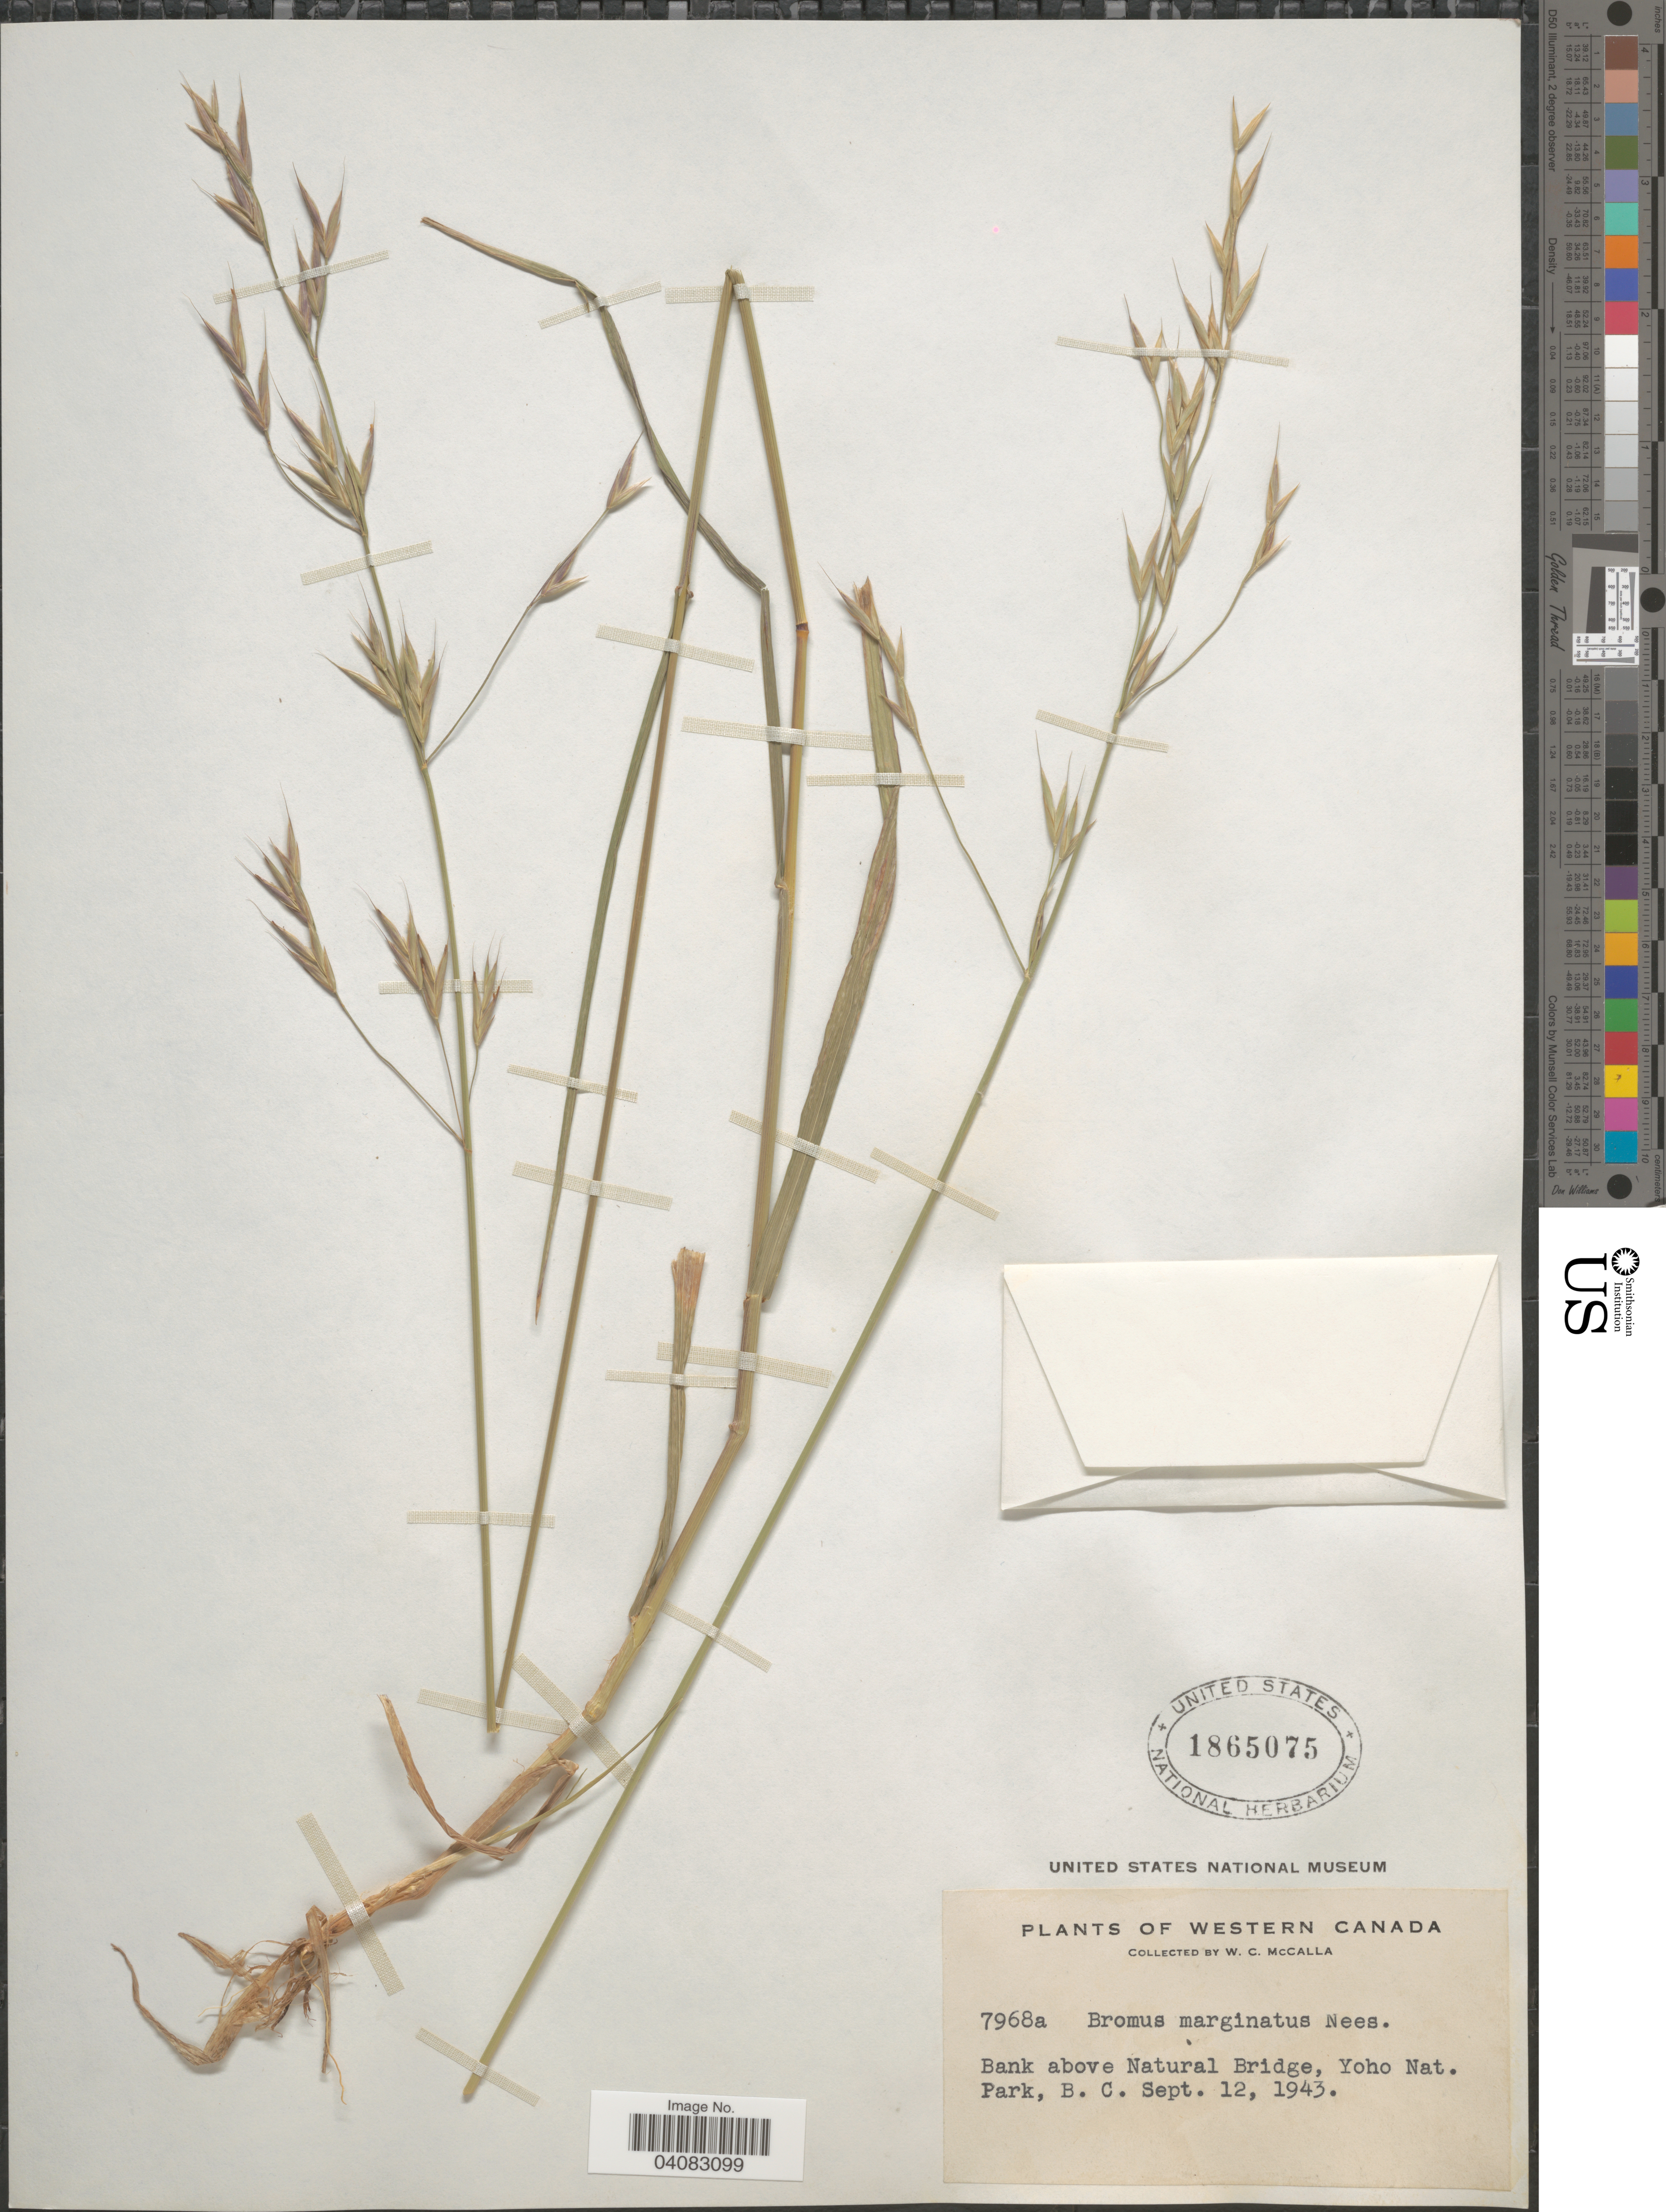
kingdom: Plantae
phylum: Tracheophyta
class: Liliopsida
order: Poales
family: Poaceae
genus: Bromus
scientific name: Bromus marginatus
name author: Nees ex Steud.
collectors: W. McCalla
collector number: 7968a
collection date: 1943-09-12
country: Canada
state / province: British Columbia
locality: Western Canada. Bank above Natural Bridge, Yoho Nat. Park.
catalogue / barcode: US 1865075